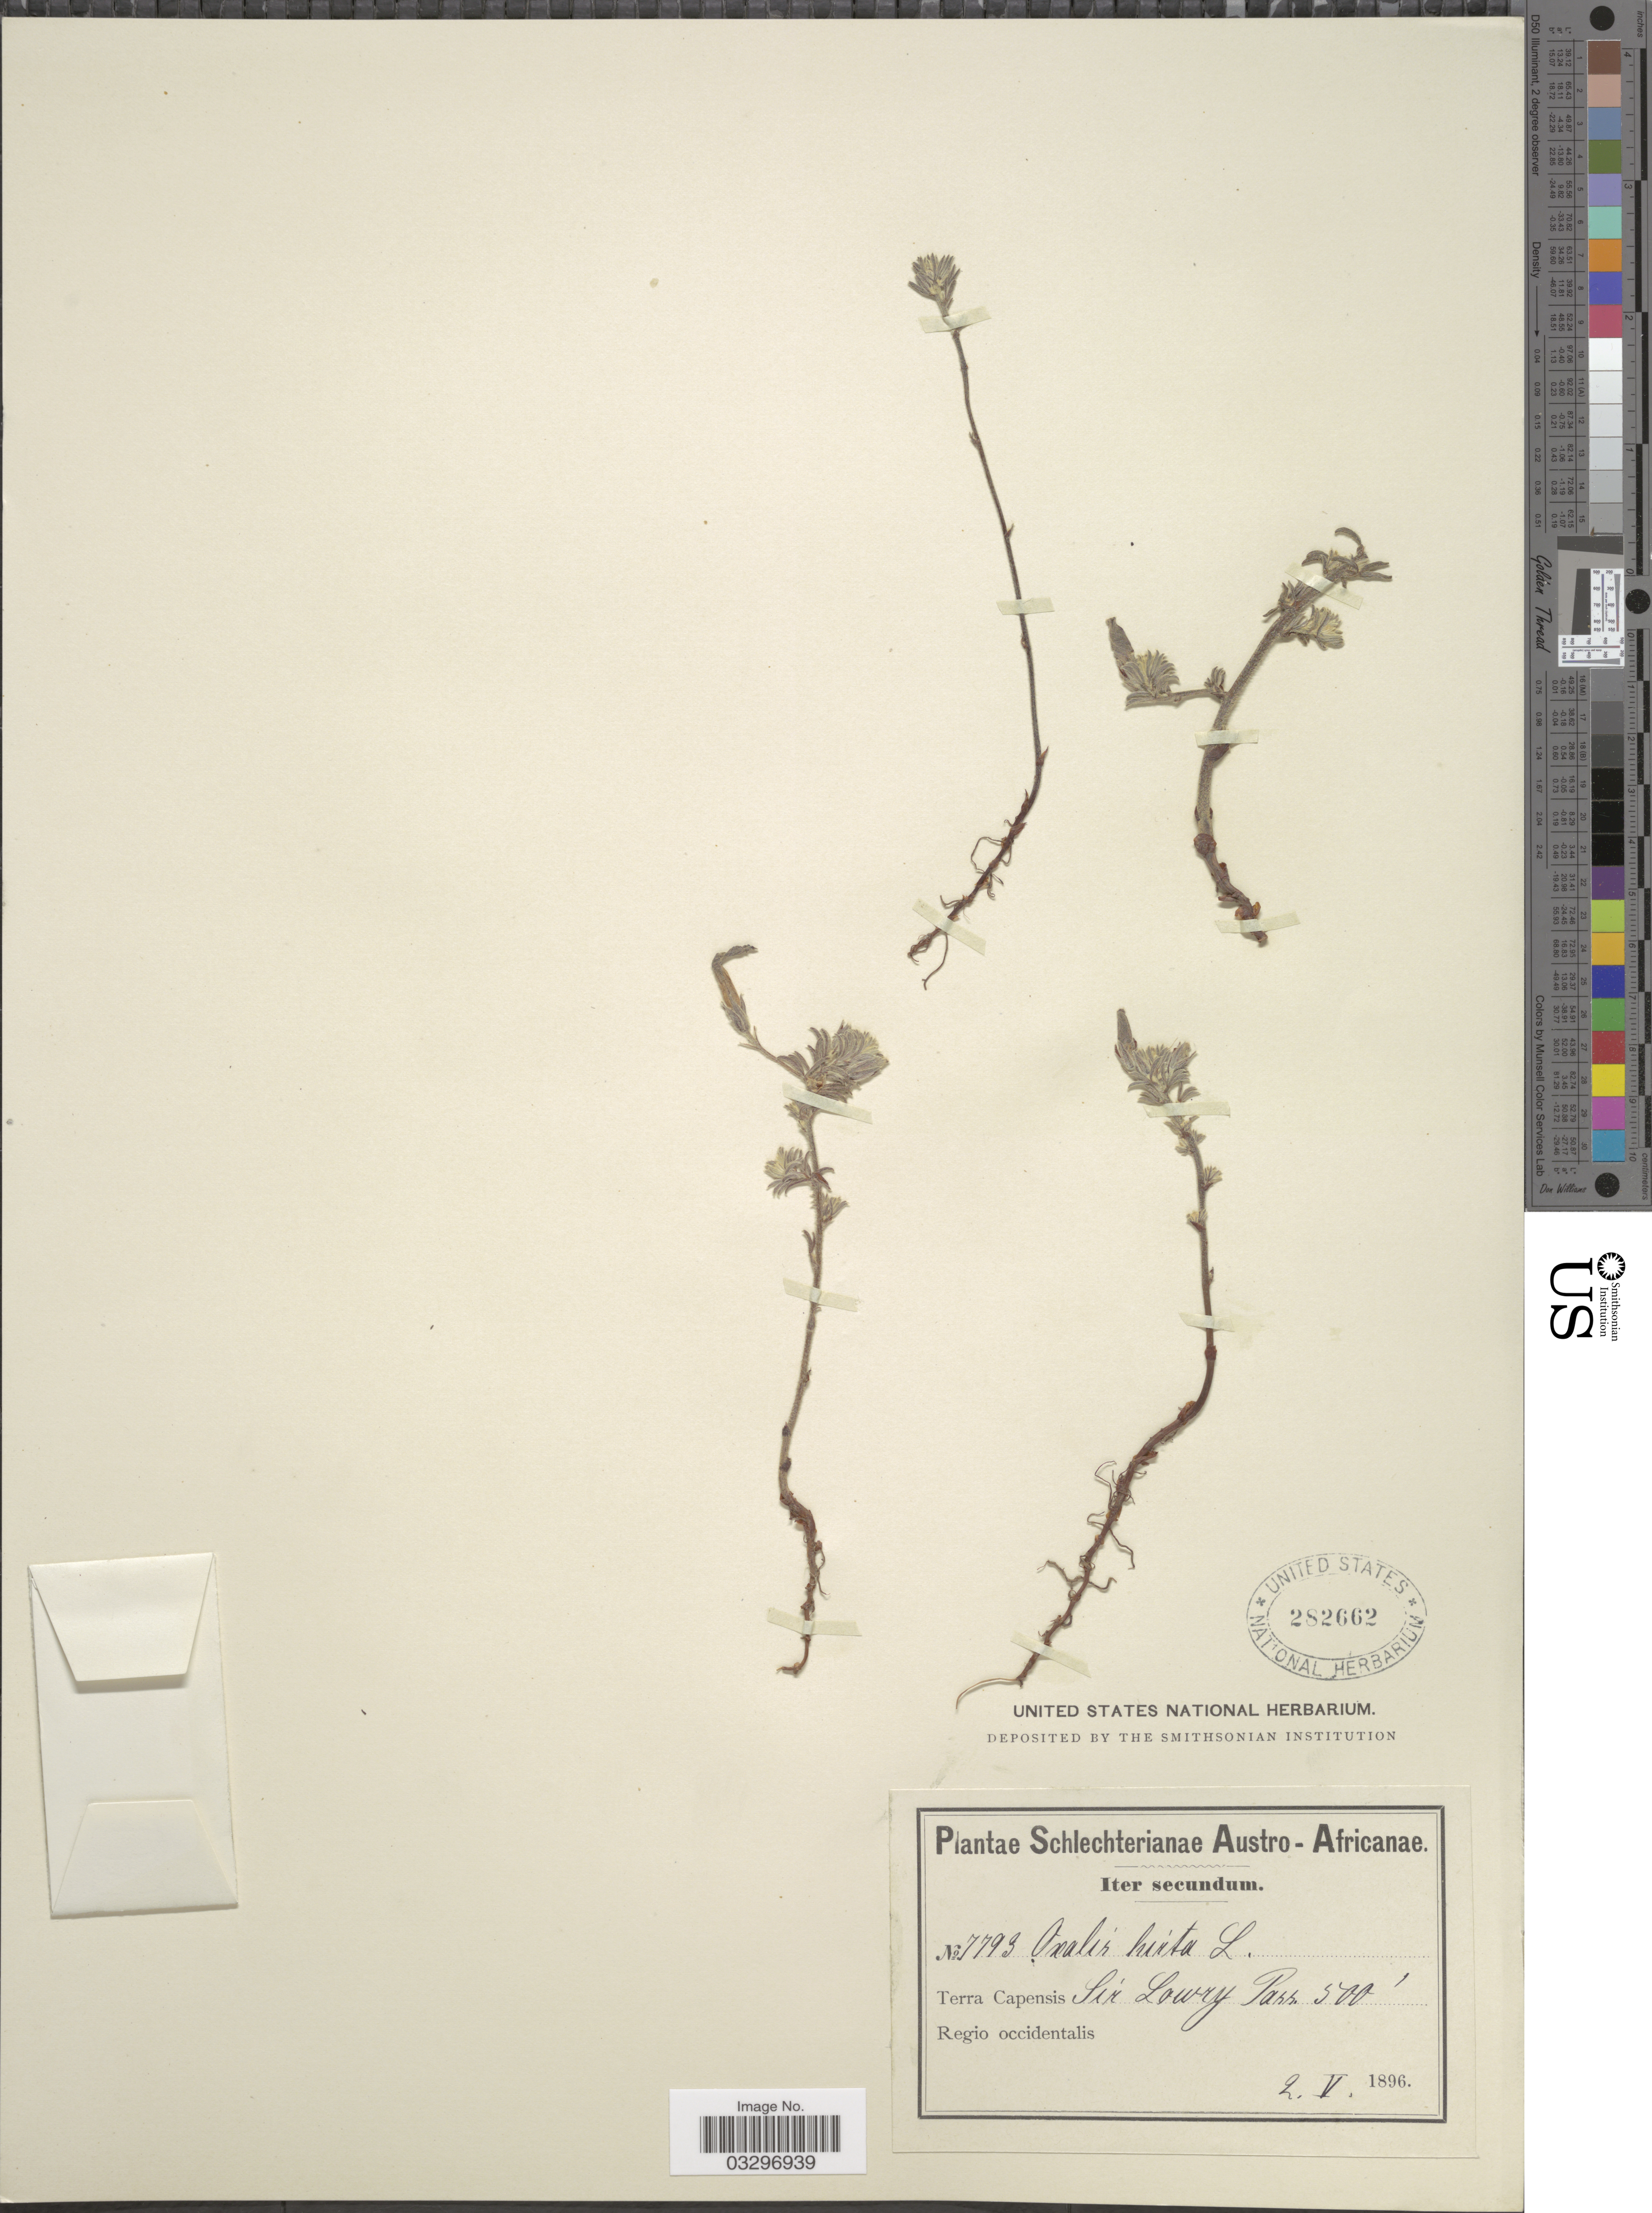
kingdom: Plantae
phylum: Tracheophyta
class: Magnoliopsida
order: Oxalidales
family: Oxalidaceae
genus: Oxalis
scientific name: Oxalis hirta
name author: L.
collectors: Schlechter, --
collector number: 7793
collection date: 1896-05-02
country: South Africa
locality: Austro-Africanae. Terra Capensis. Sir Lowry Pass. Regio occidentalis.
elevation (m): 152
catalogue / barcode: US 282662